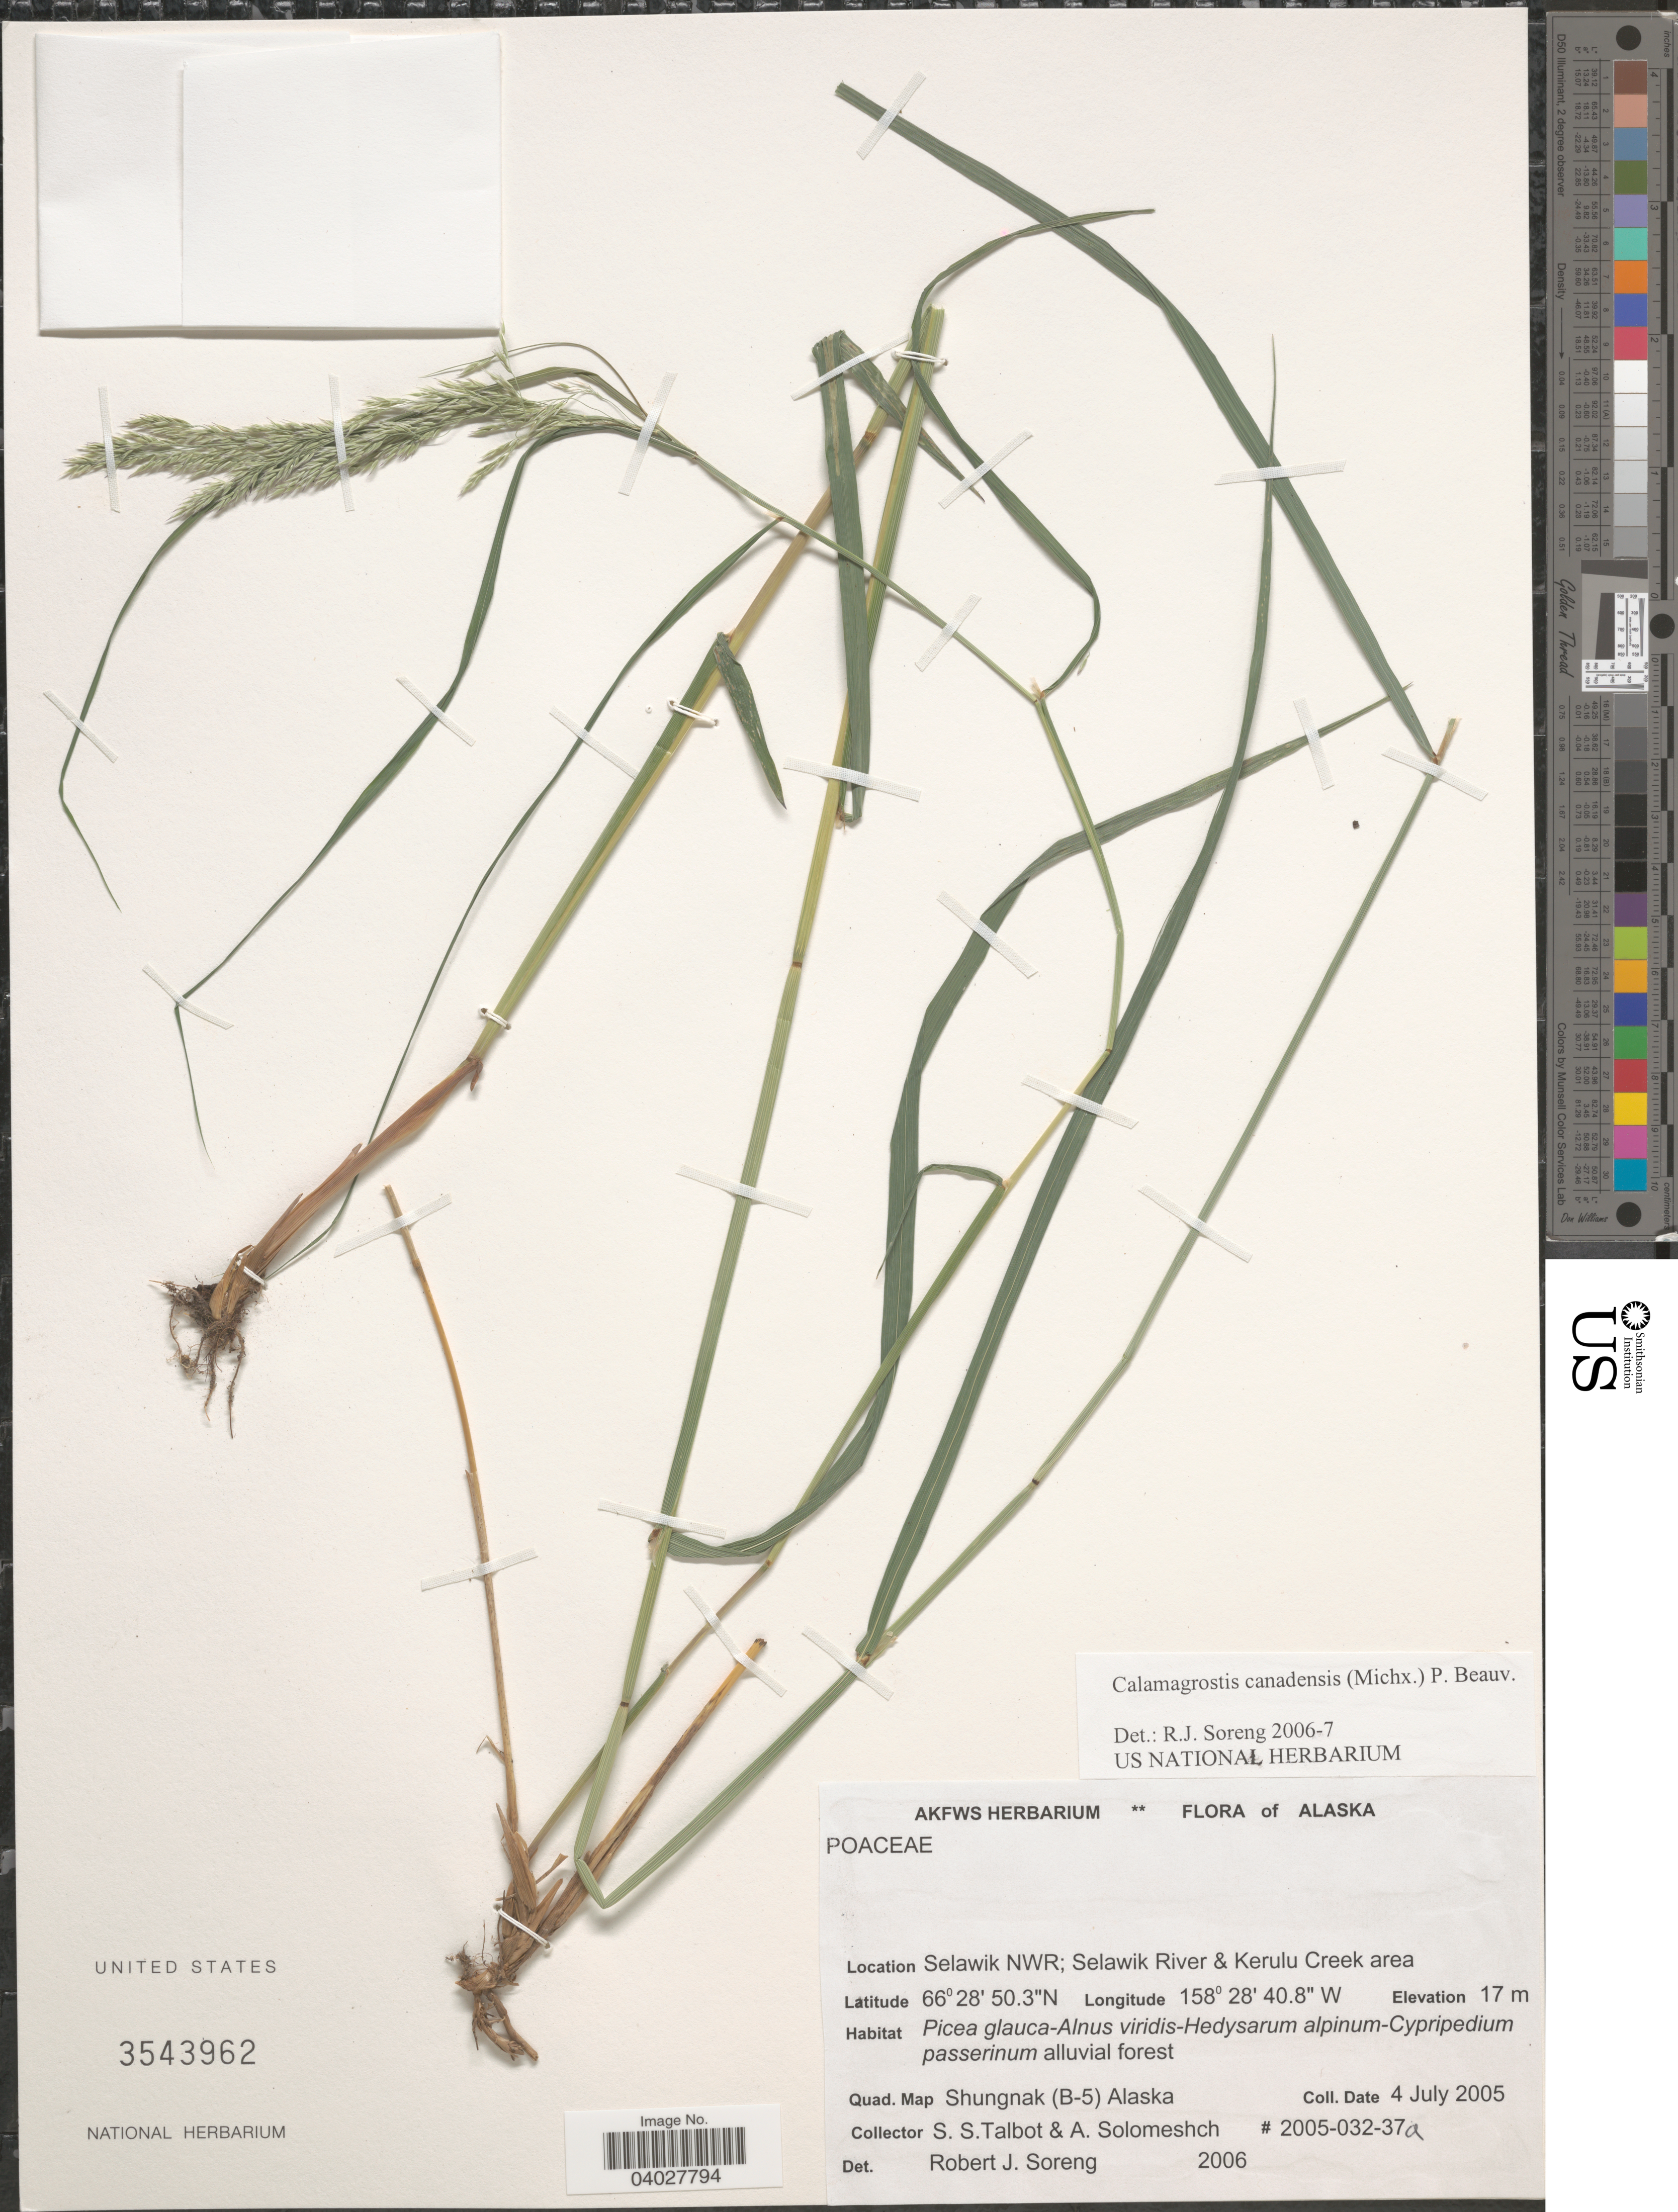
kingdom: Plantae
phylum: Tracheophyta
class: Liliopsida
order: Poales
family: Poaceae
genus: Calamagrostis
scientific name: Calamagrostis canadensis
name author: (Michx.) P. Beauv.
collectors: S. S. Talbot & A. Solomeshch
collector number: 2005-032-37a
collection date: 2005-07-04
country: United States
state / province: Alaska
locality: Selawik NWR; Selawik River & Kerulu Creek area. Quad. Map Shungnak (B-5) Alaska.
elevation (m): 17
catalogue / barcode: US 3543962